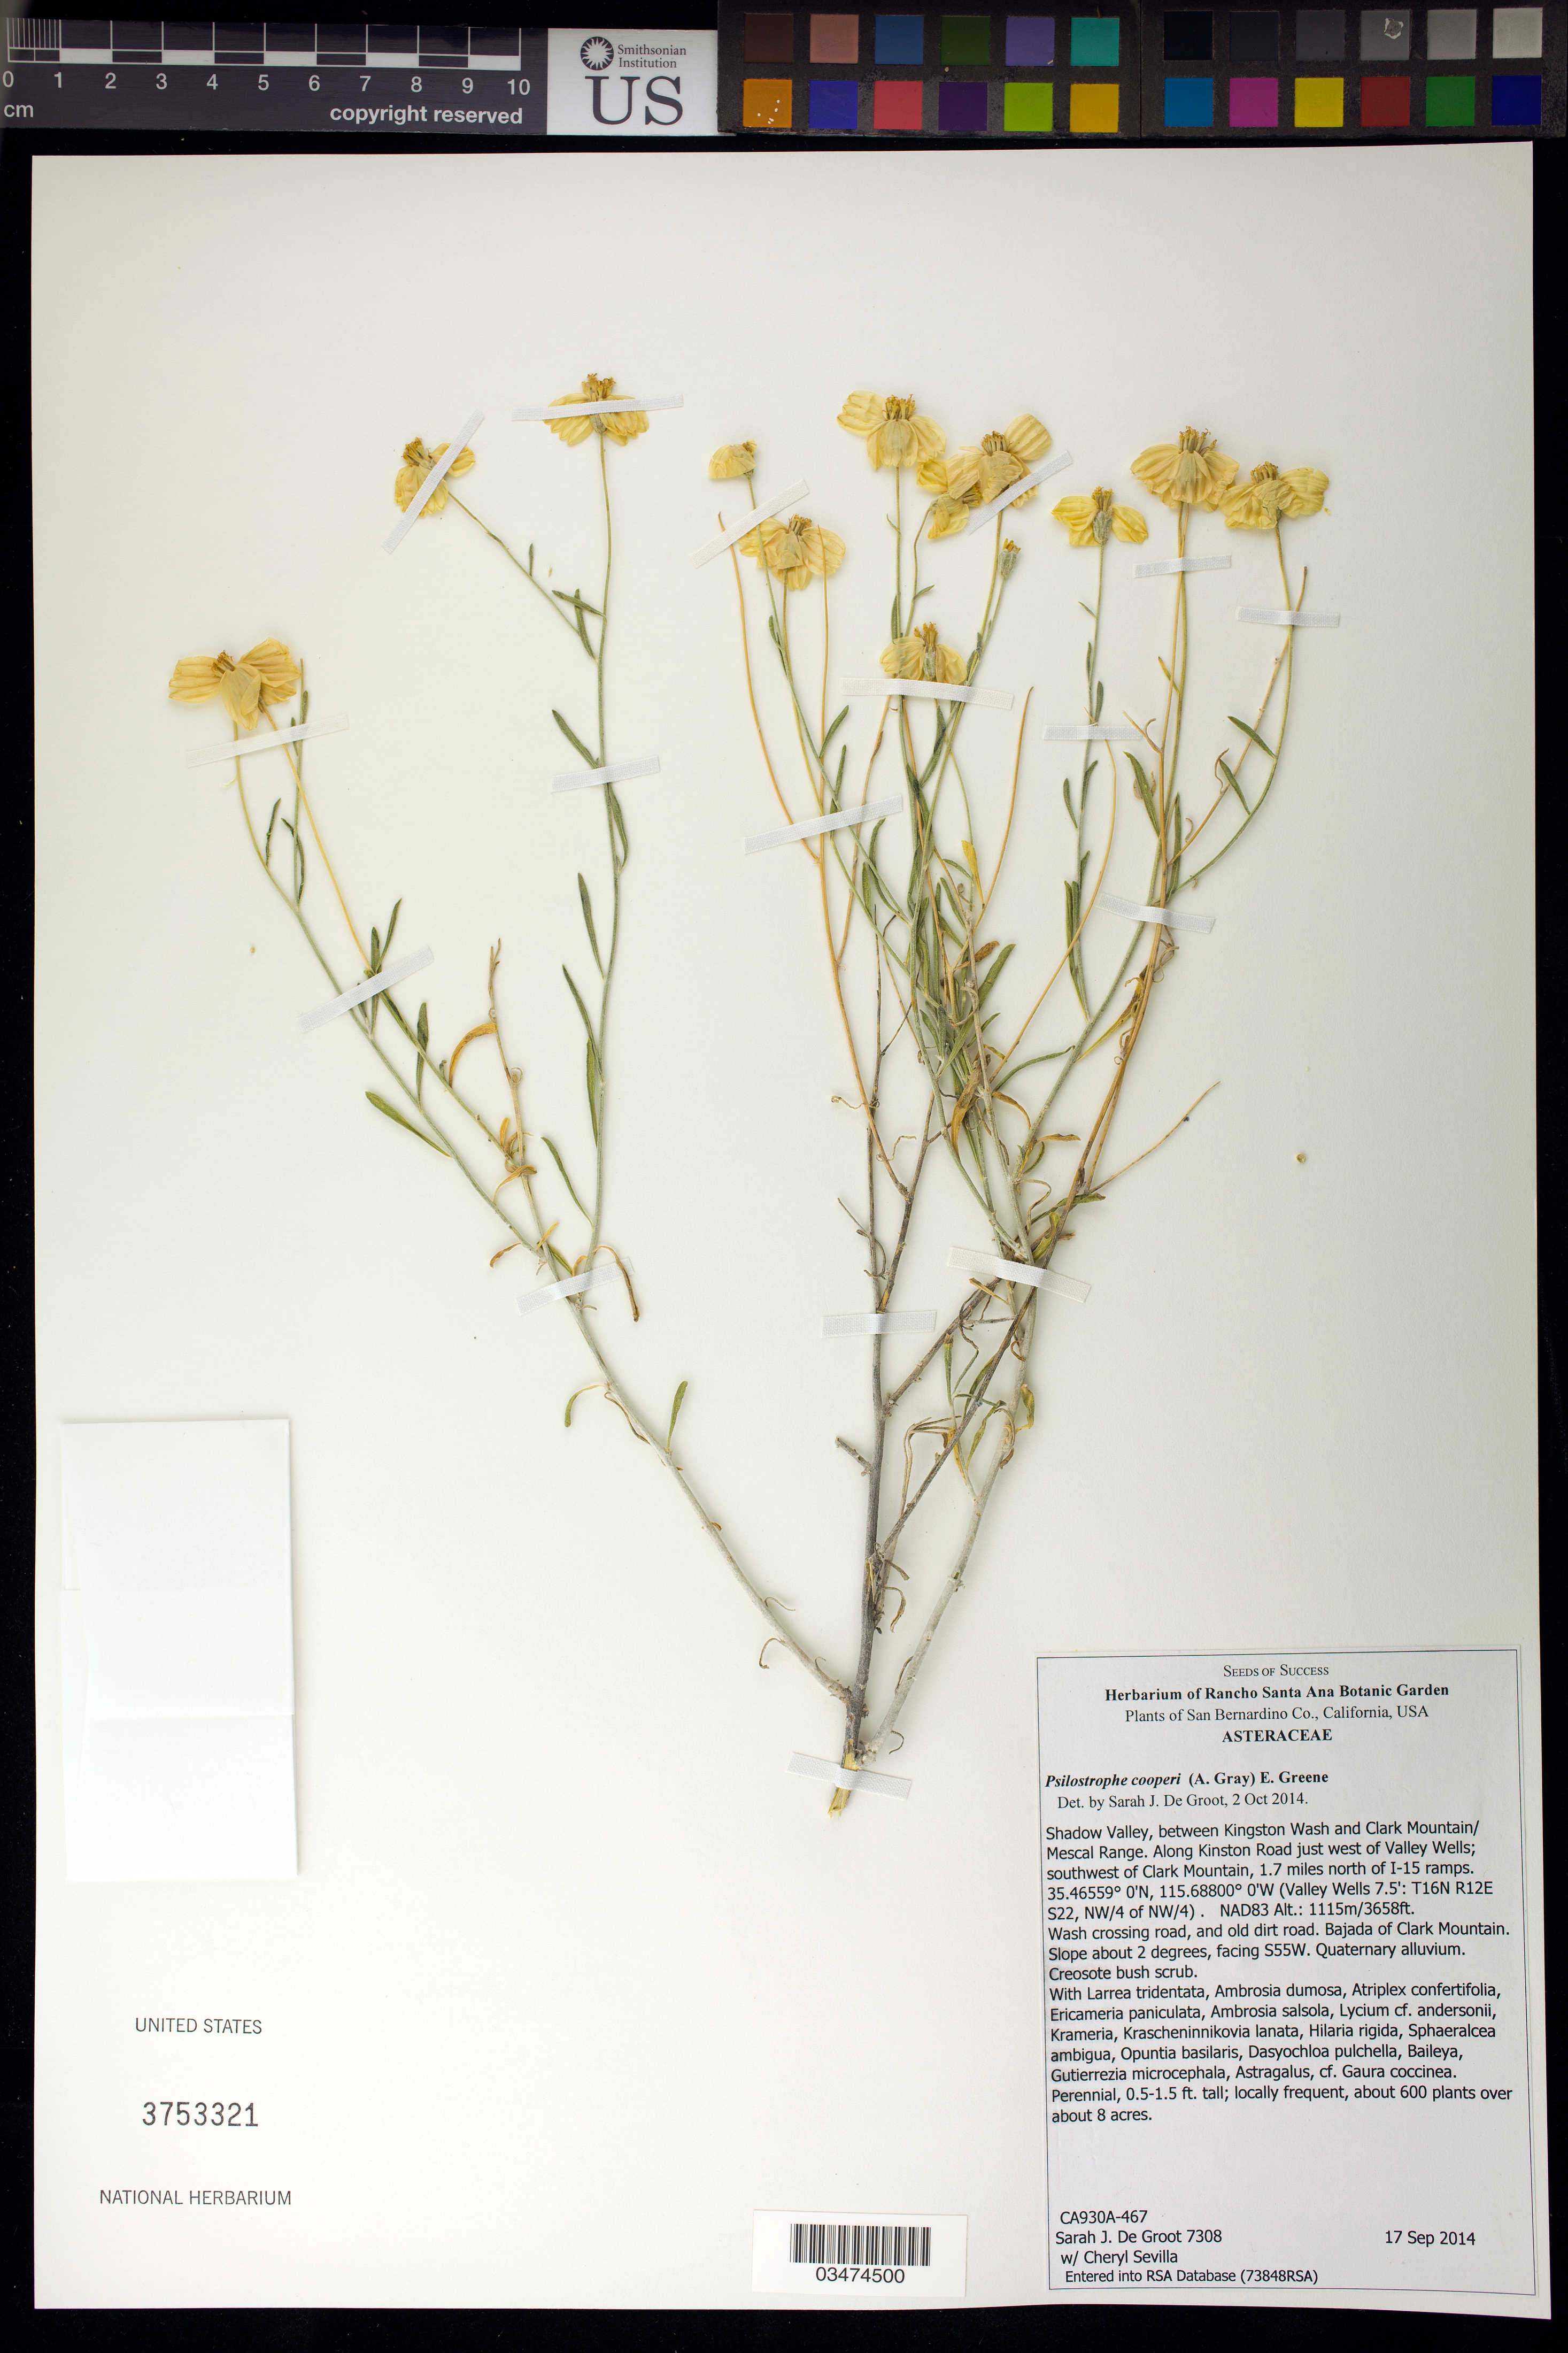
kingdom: Plantae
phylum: Tracheophyta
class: Magnoliopsida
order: Asterales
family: Asteraceae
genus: Psilostrophe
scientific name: Psilostrophe cooperi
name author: (A. Gray) Greene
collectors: S. De Groot & C. Sevilla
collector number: CA930A-467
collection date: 2014-09-17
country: United States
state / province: California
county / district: San Bernardino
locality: Shadow Valley, between Kingston Wash and Clark Mtn/Mescal Range.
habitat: Creosote bush scrub.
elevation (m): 1115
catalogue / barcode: US 3753321